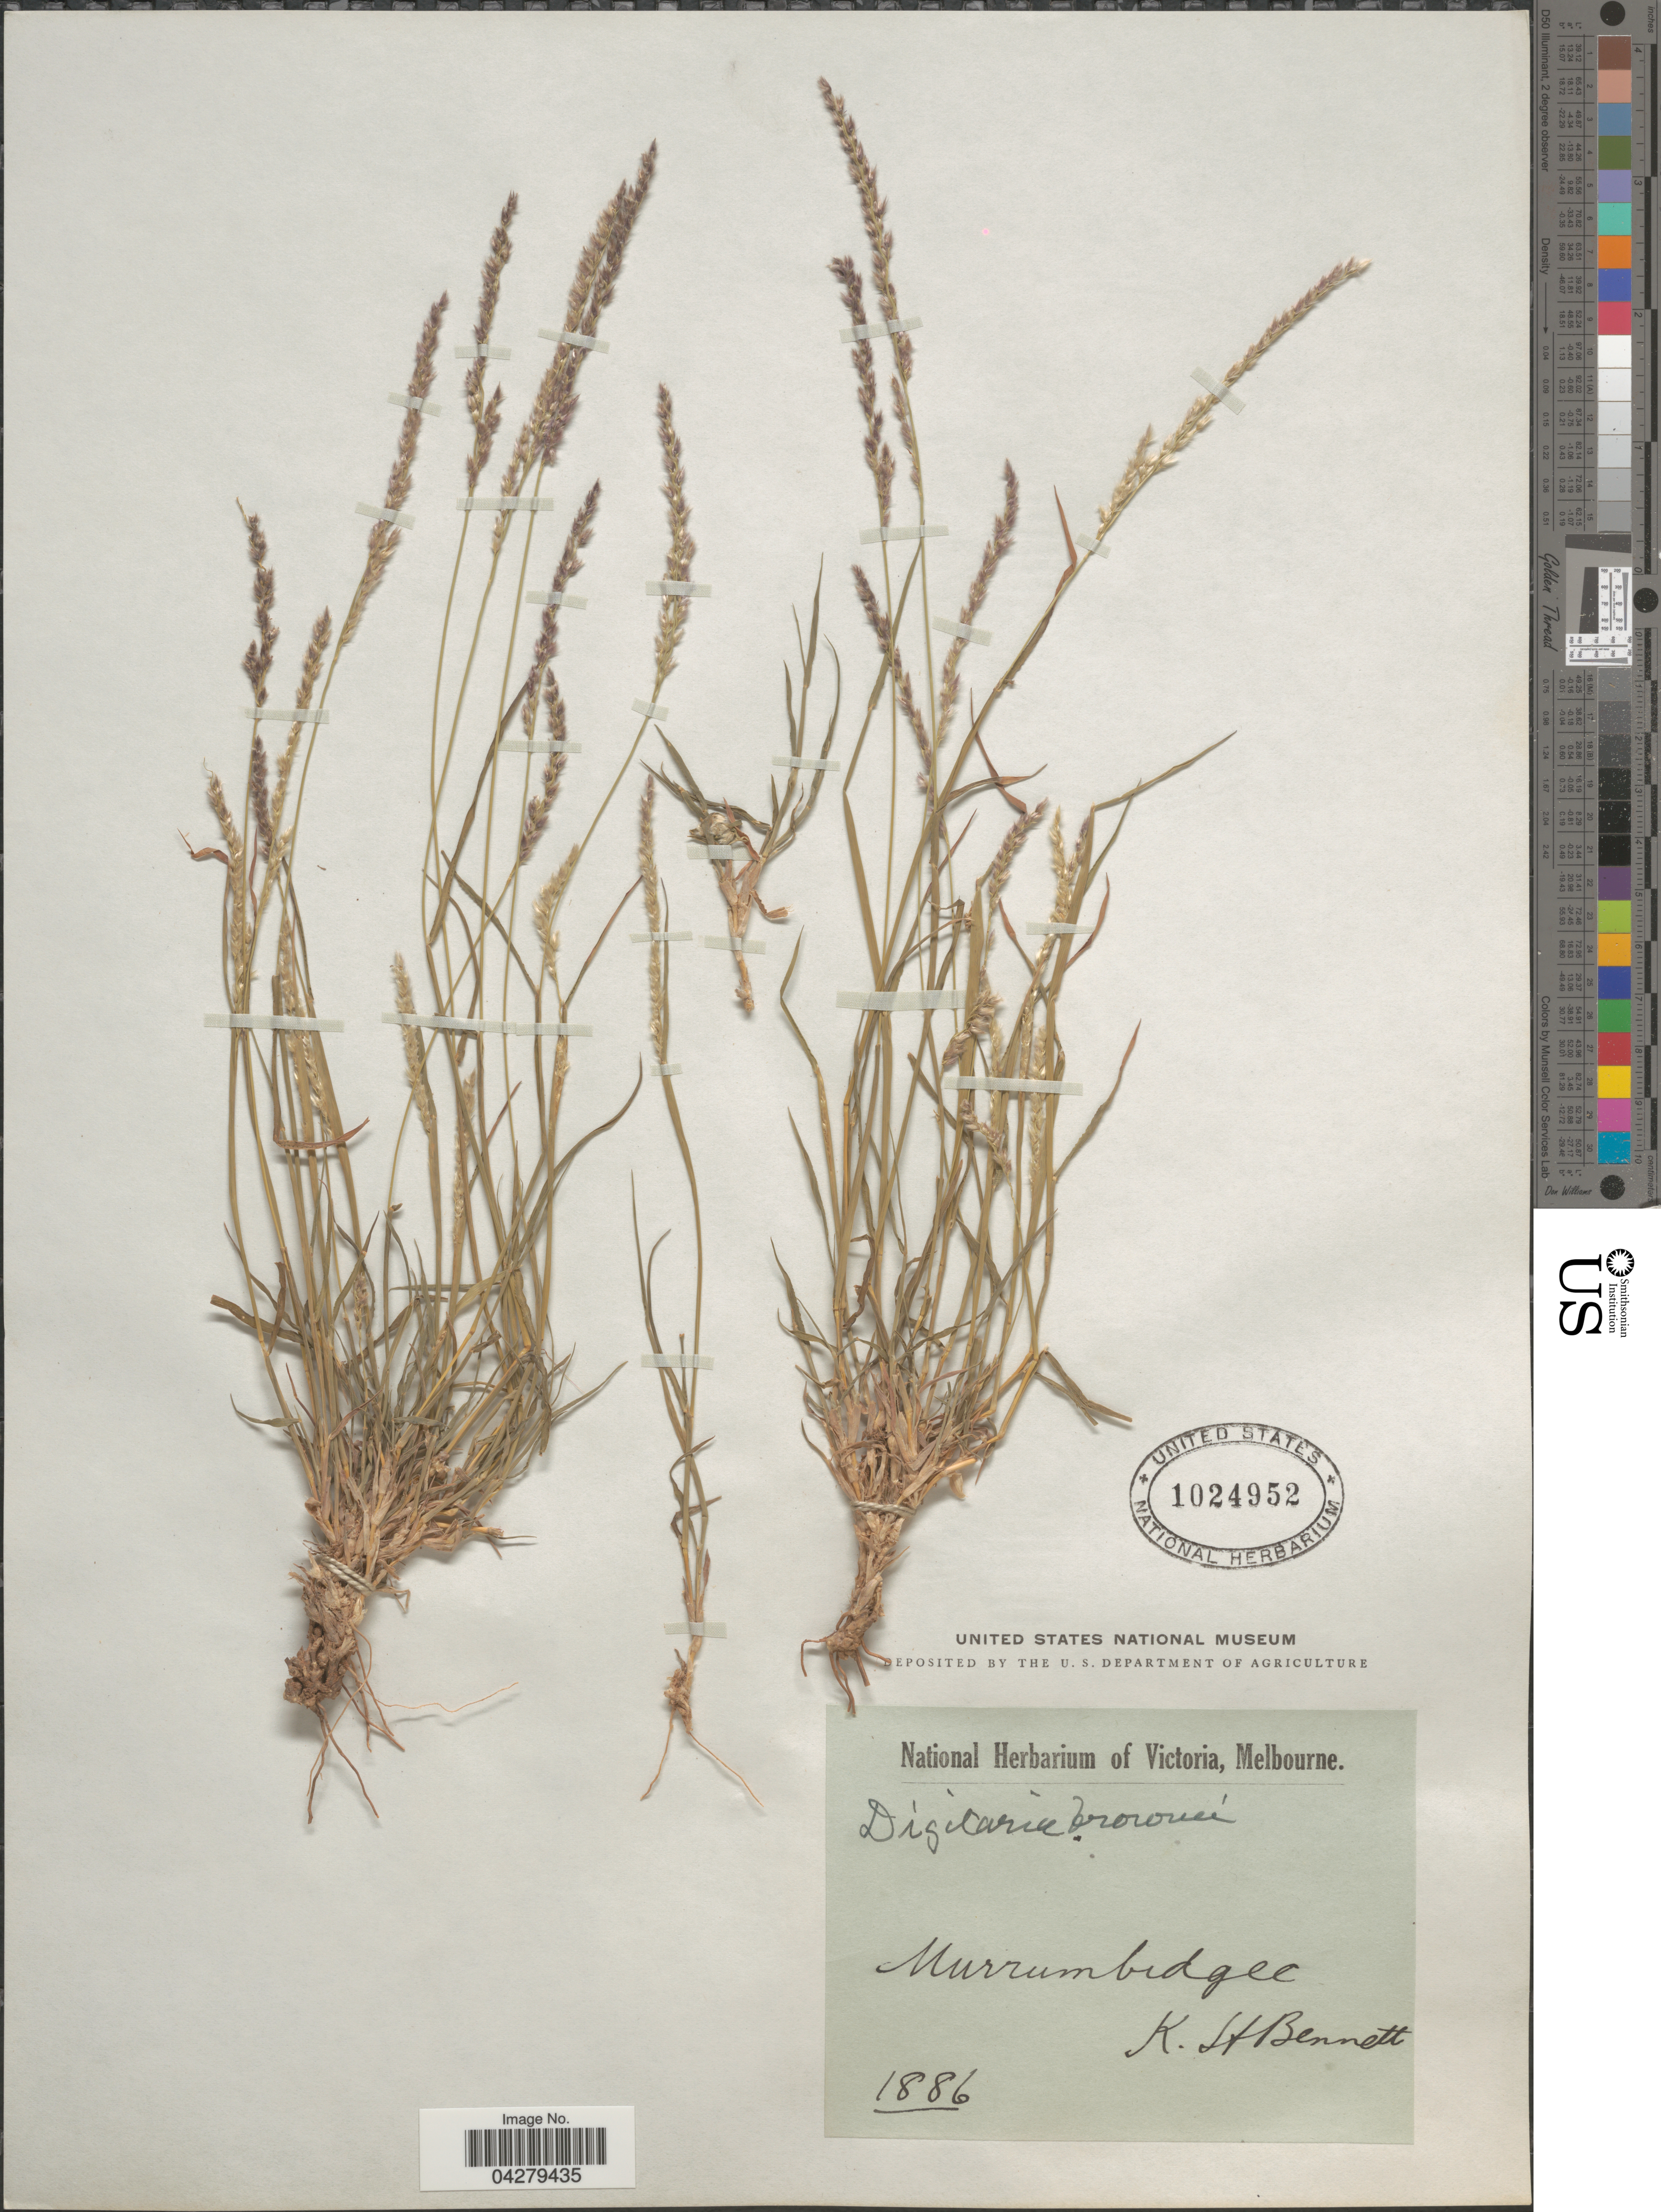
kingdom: Plantae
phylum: Tracheophyta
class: Liliopsida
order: Poales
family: Poaceae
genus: Digitaria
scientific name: Digitaria brownii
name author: (Roem. & Schult.) Hughes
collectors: K. Bennett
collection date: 1886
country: Australia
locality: Murrumbidgee.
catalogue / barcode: US 1024952